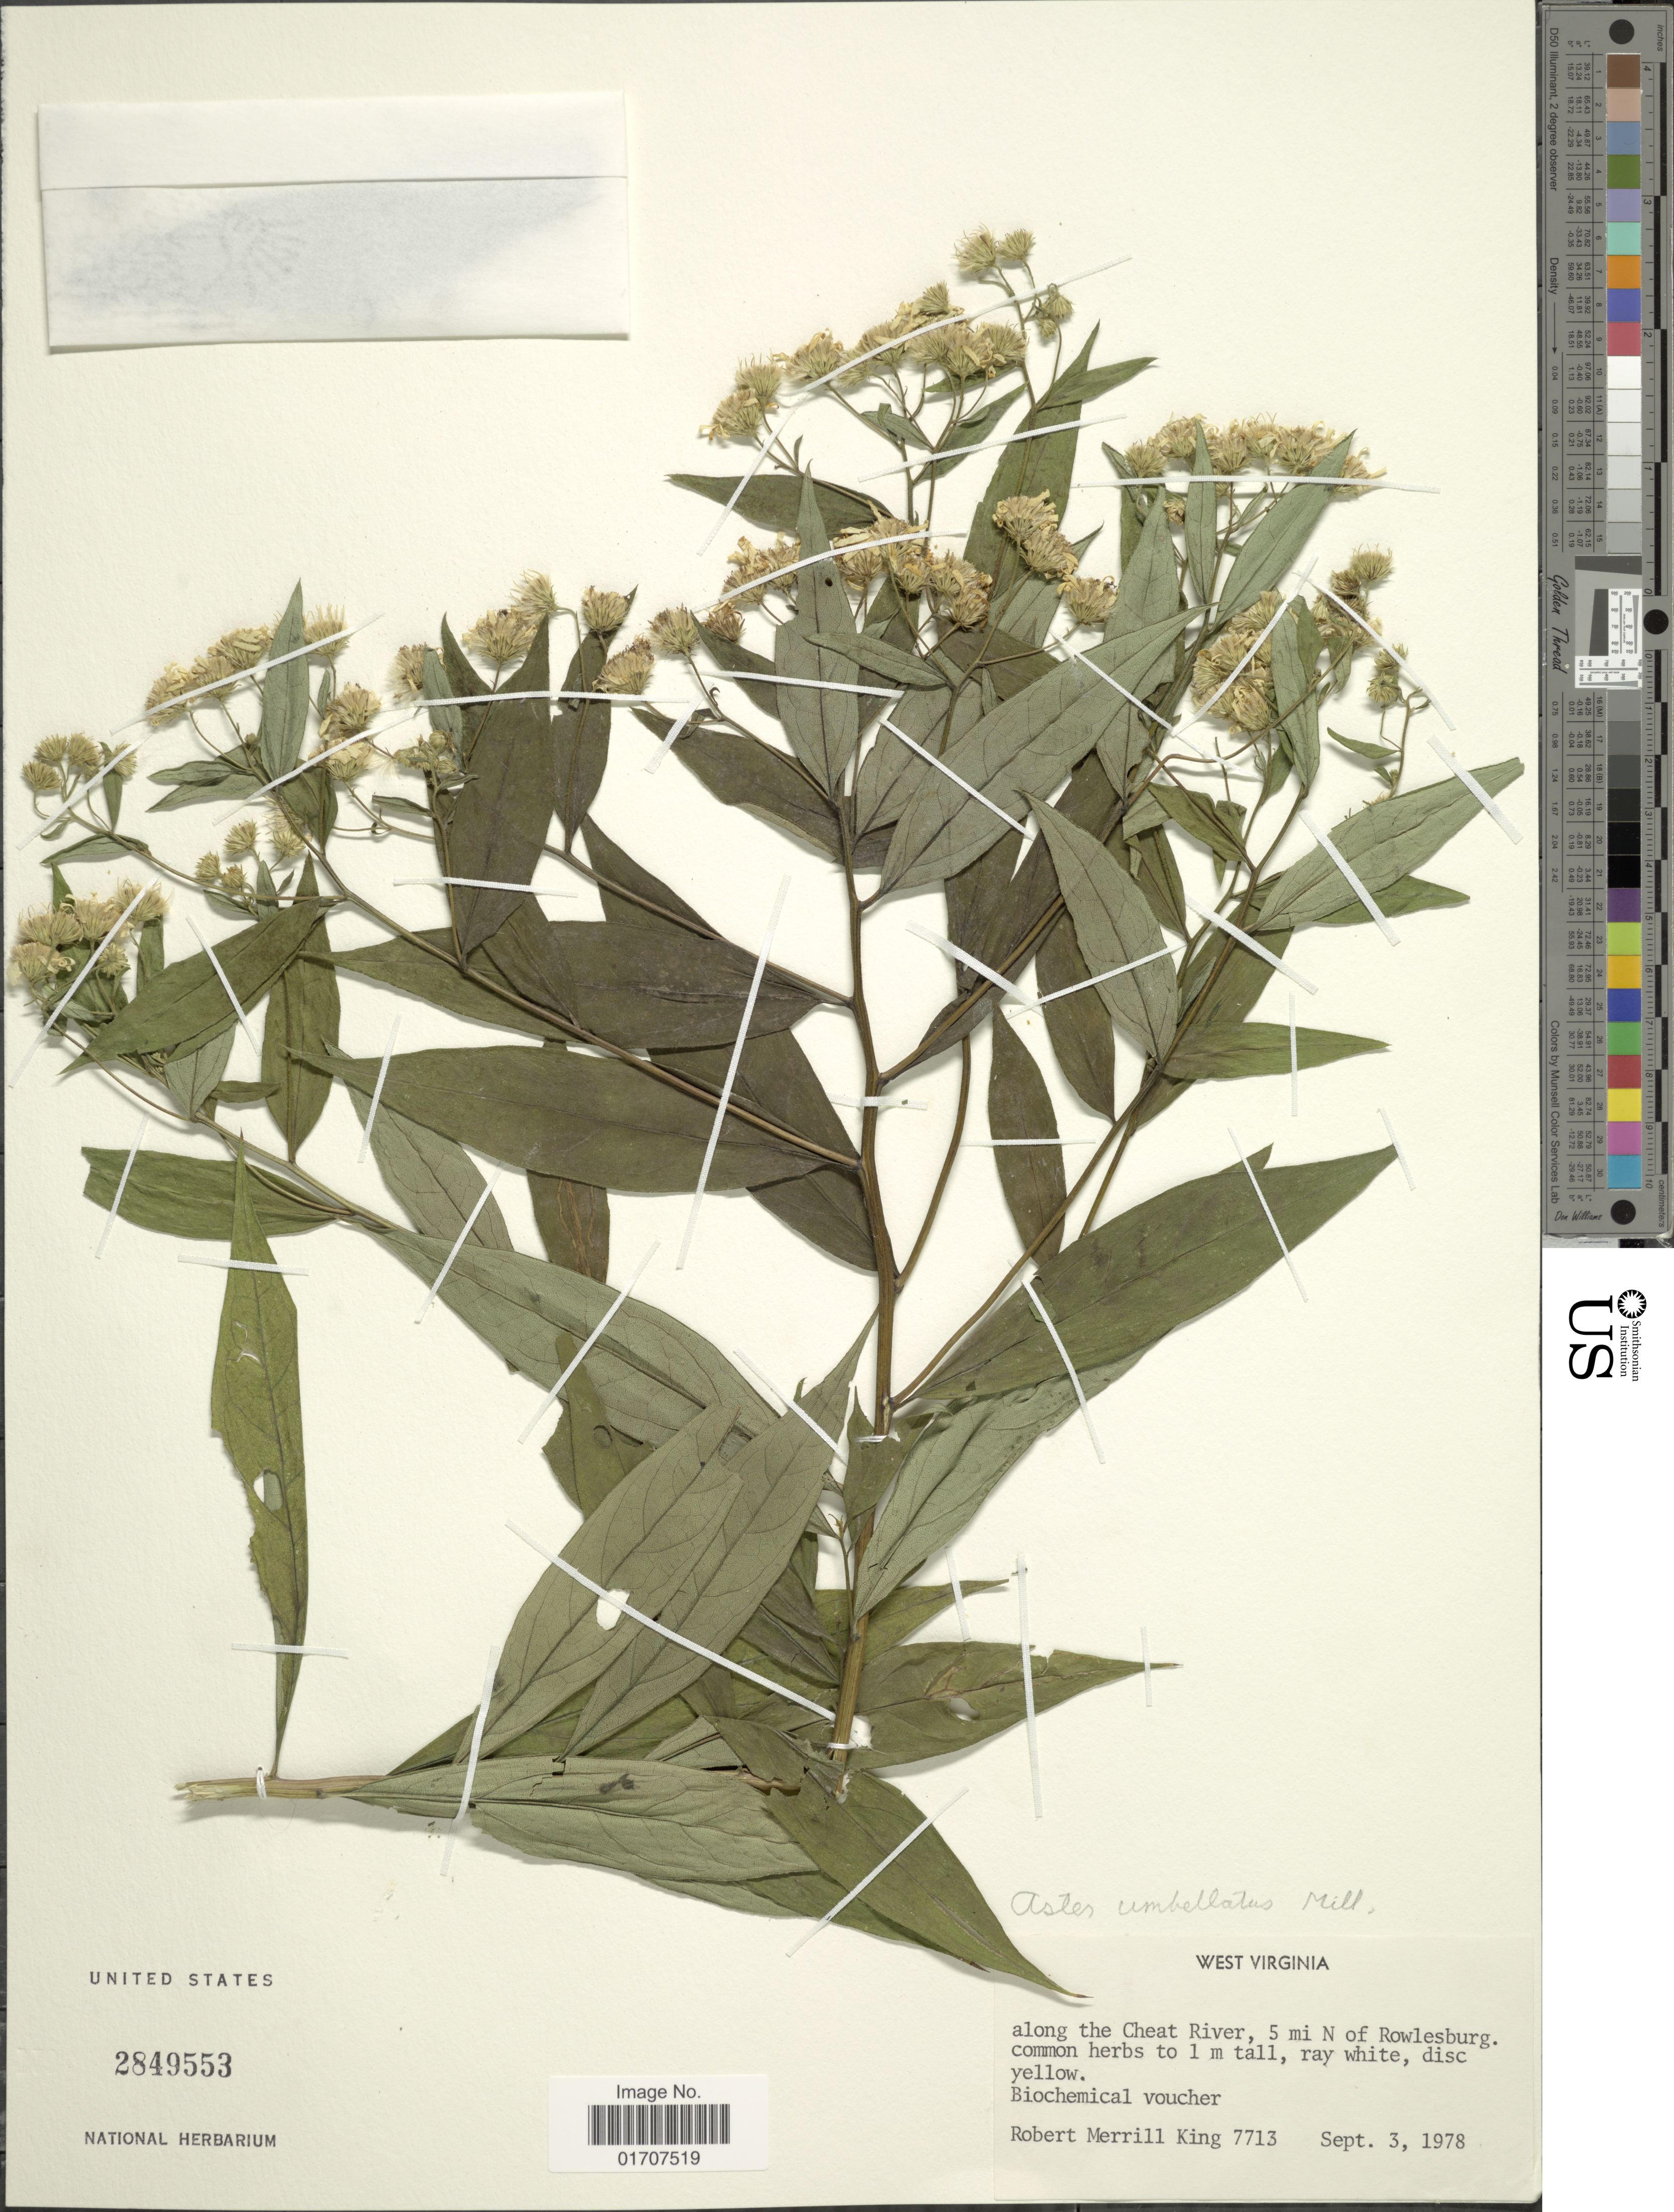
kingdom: Plantae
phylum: Tracheophyta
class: Magnoliopsida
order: Asterales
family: Asteraceae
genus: Doellingeria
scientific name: Doellingeria umbellata var. umbellata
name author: Nees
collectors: R. M. King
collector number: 7713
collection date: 1978-09-03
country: United States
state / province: West Virginia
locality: Along the Cheat River, 5 mi. N of Rowlesburg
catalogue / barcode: US 2849553